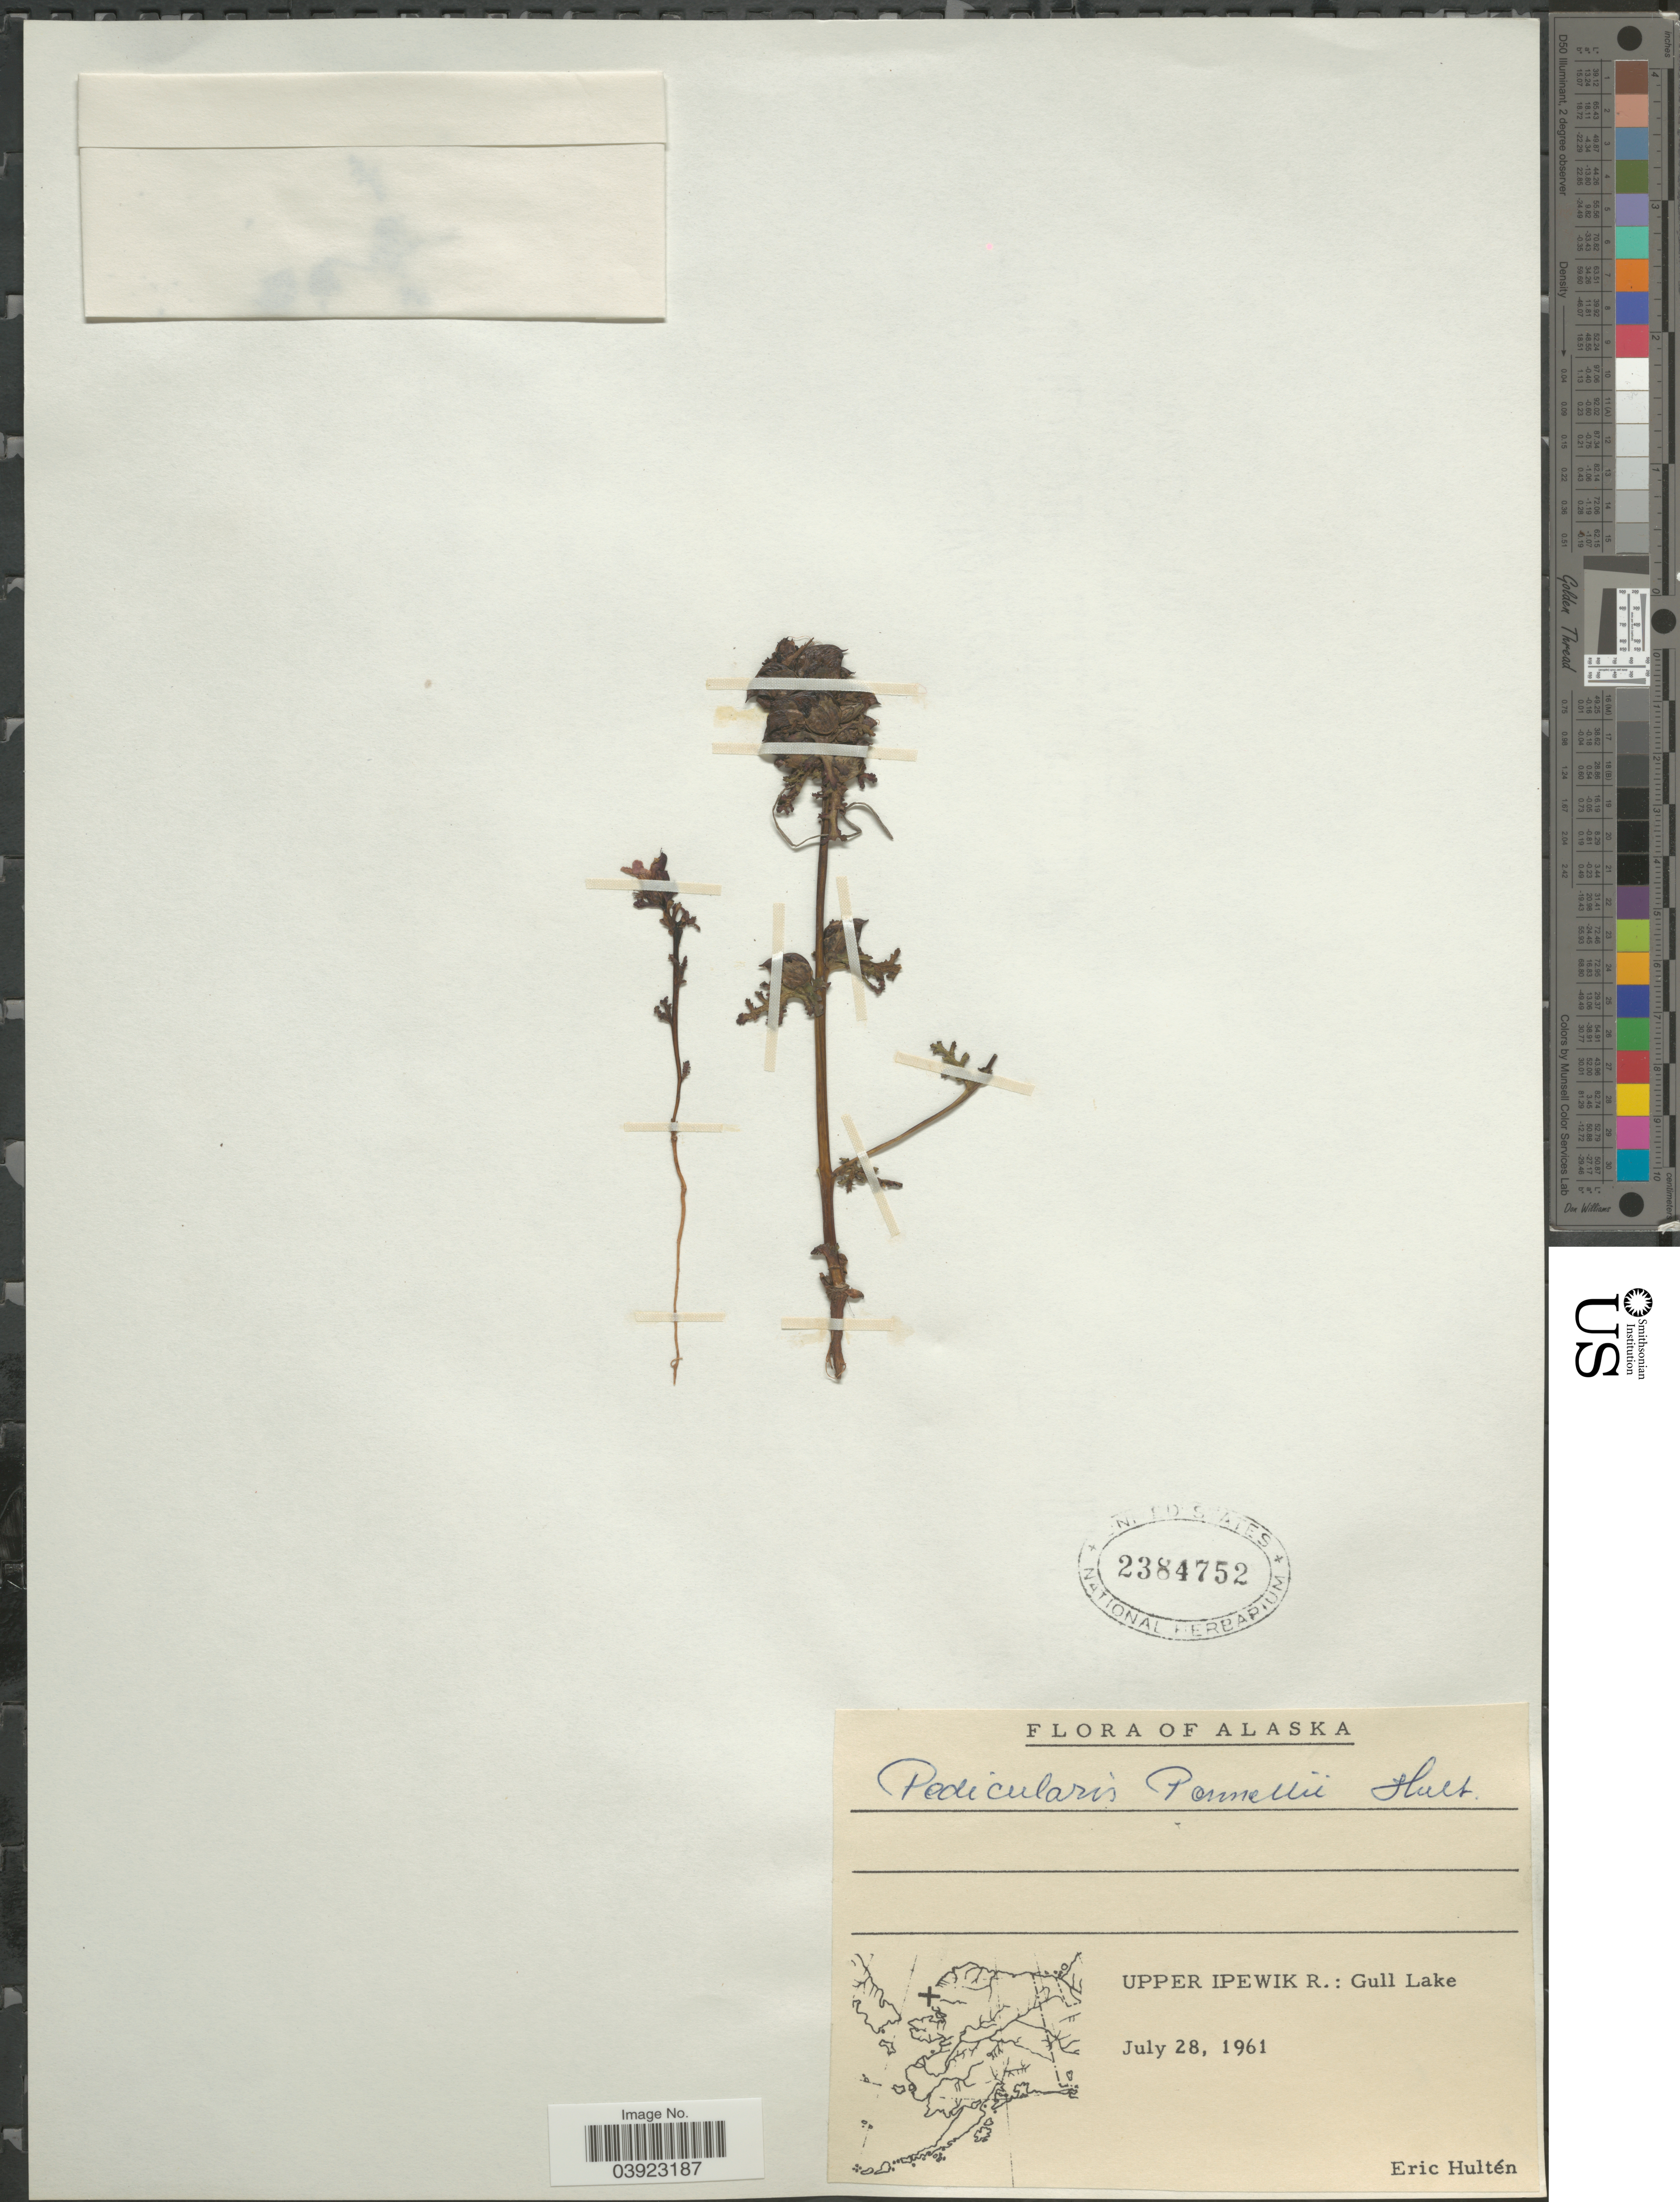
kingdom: Plantae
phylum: Tracheophyta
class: Magnoliopsida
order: Lamiales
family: Orobanchaceae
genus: Pedicularis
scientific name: Pedicularis pennellii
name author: Hultén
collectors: E. G. Hultén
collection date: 1961-07-28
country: United States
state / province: Alaska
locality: Upper Ipewik R.: Gull Lake.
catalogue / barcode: US 2384752